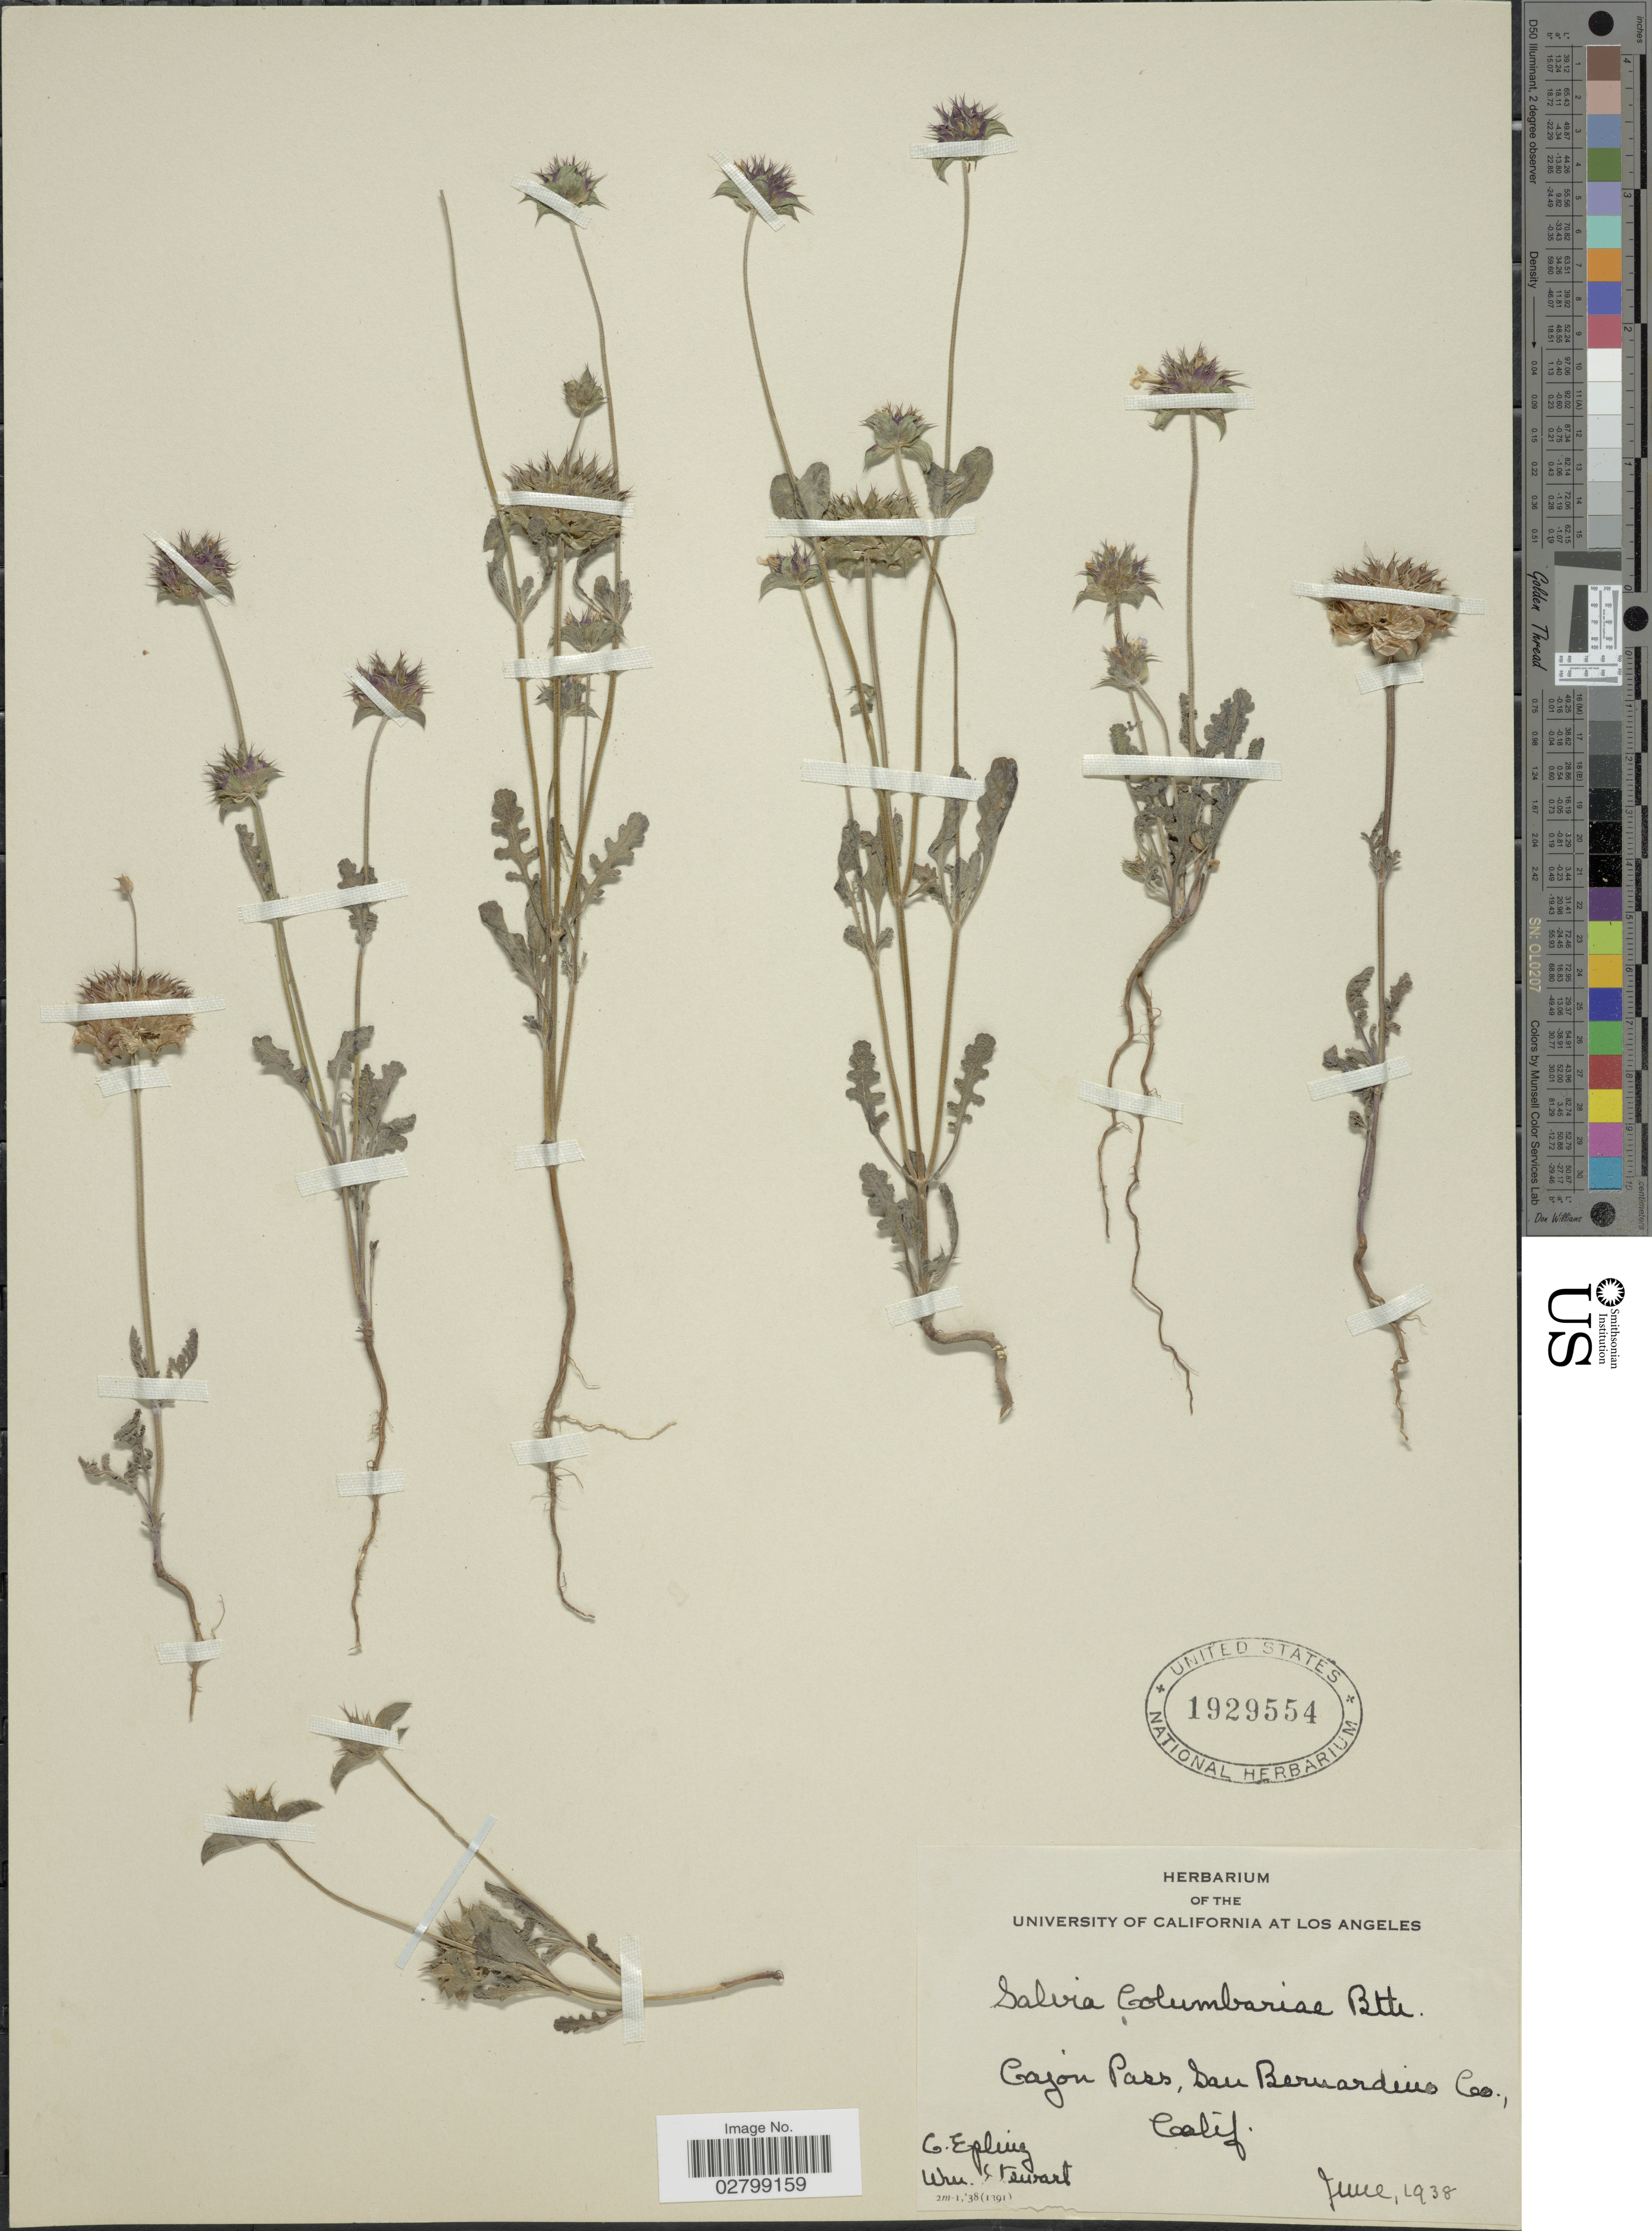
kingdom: Plantae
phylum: Tracheophyta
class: Magnoliopsida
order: Lamiales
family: Lamiaceae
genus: Salvia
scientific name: Salvia columbariae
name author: Benth.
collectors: C. C. Epling & W. Stewart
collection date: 1938-06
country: United States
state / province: California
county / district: San Bernardino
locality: Cajon Pass, San Bernardino Co.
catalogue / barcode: US 1929554